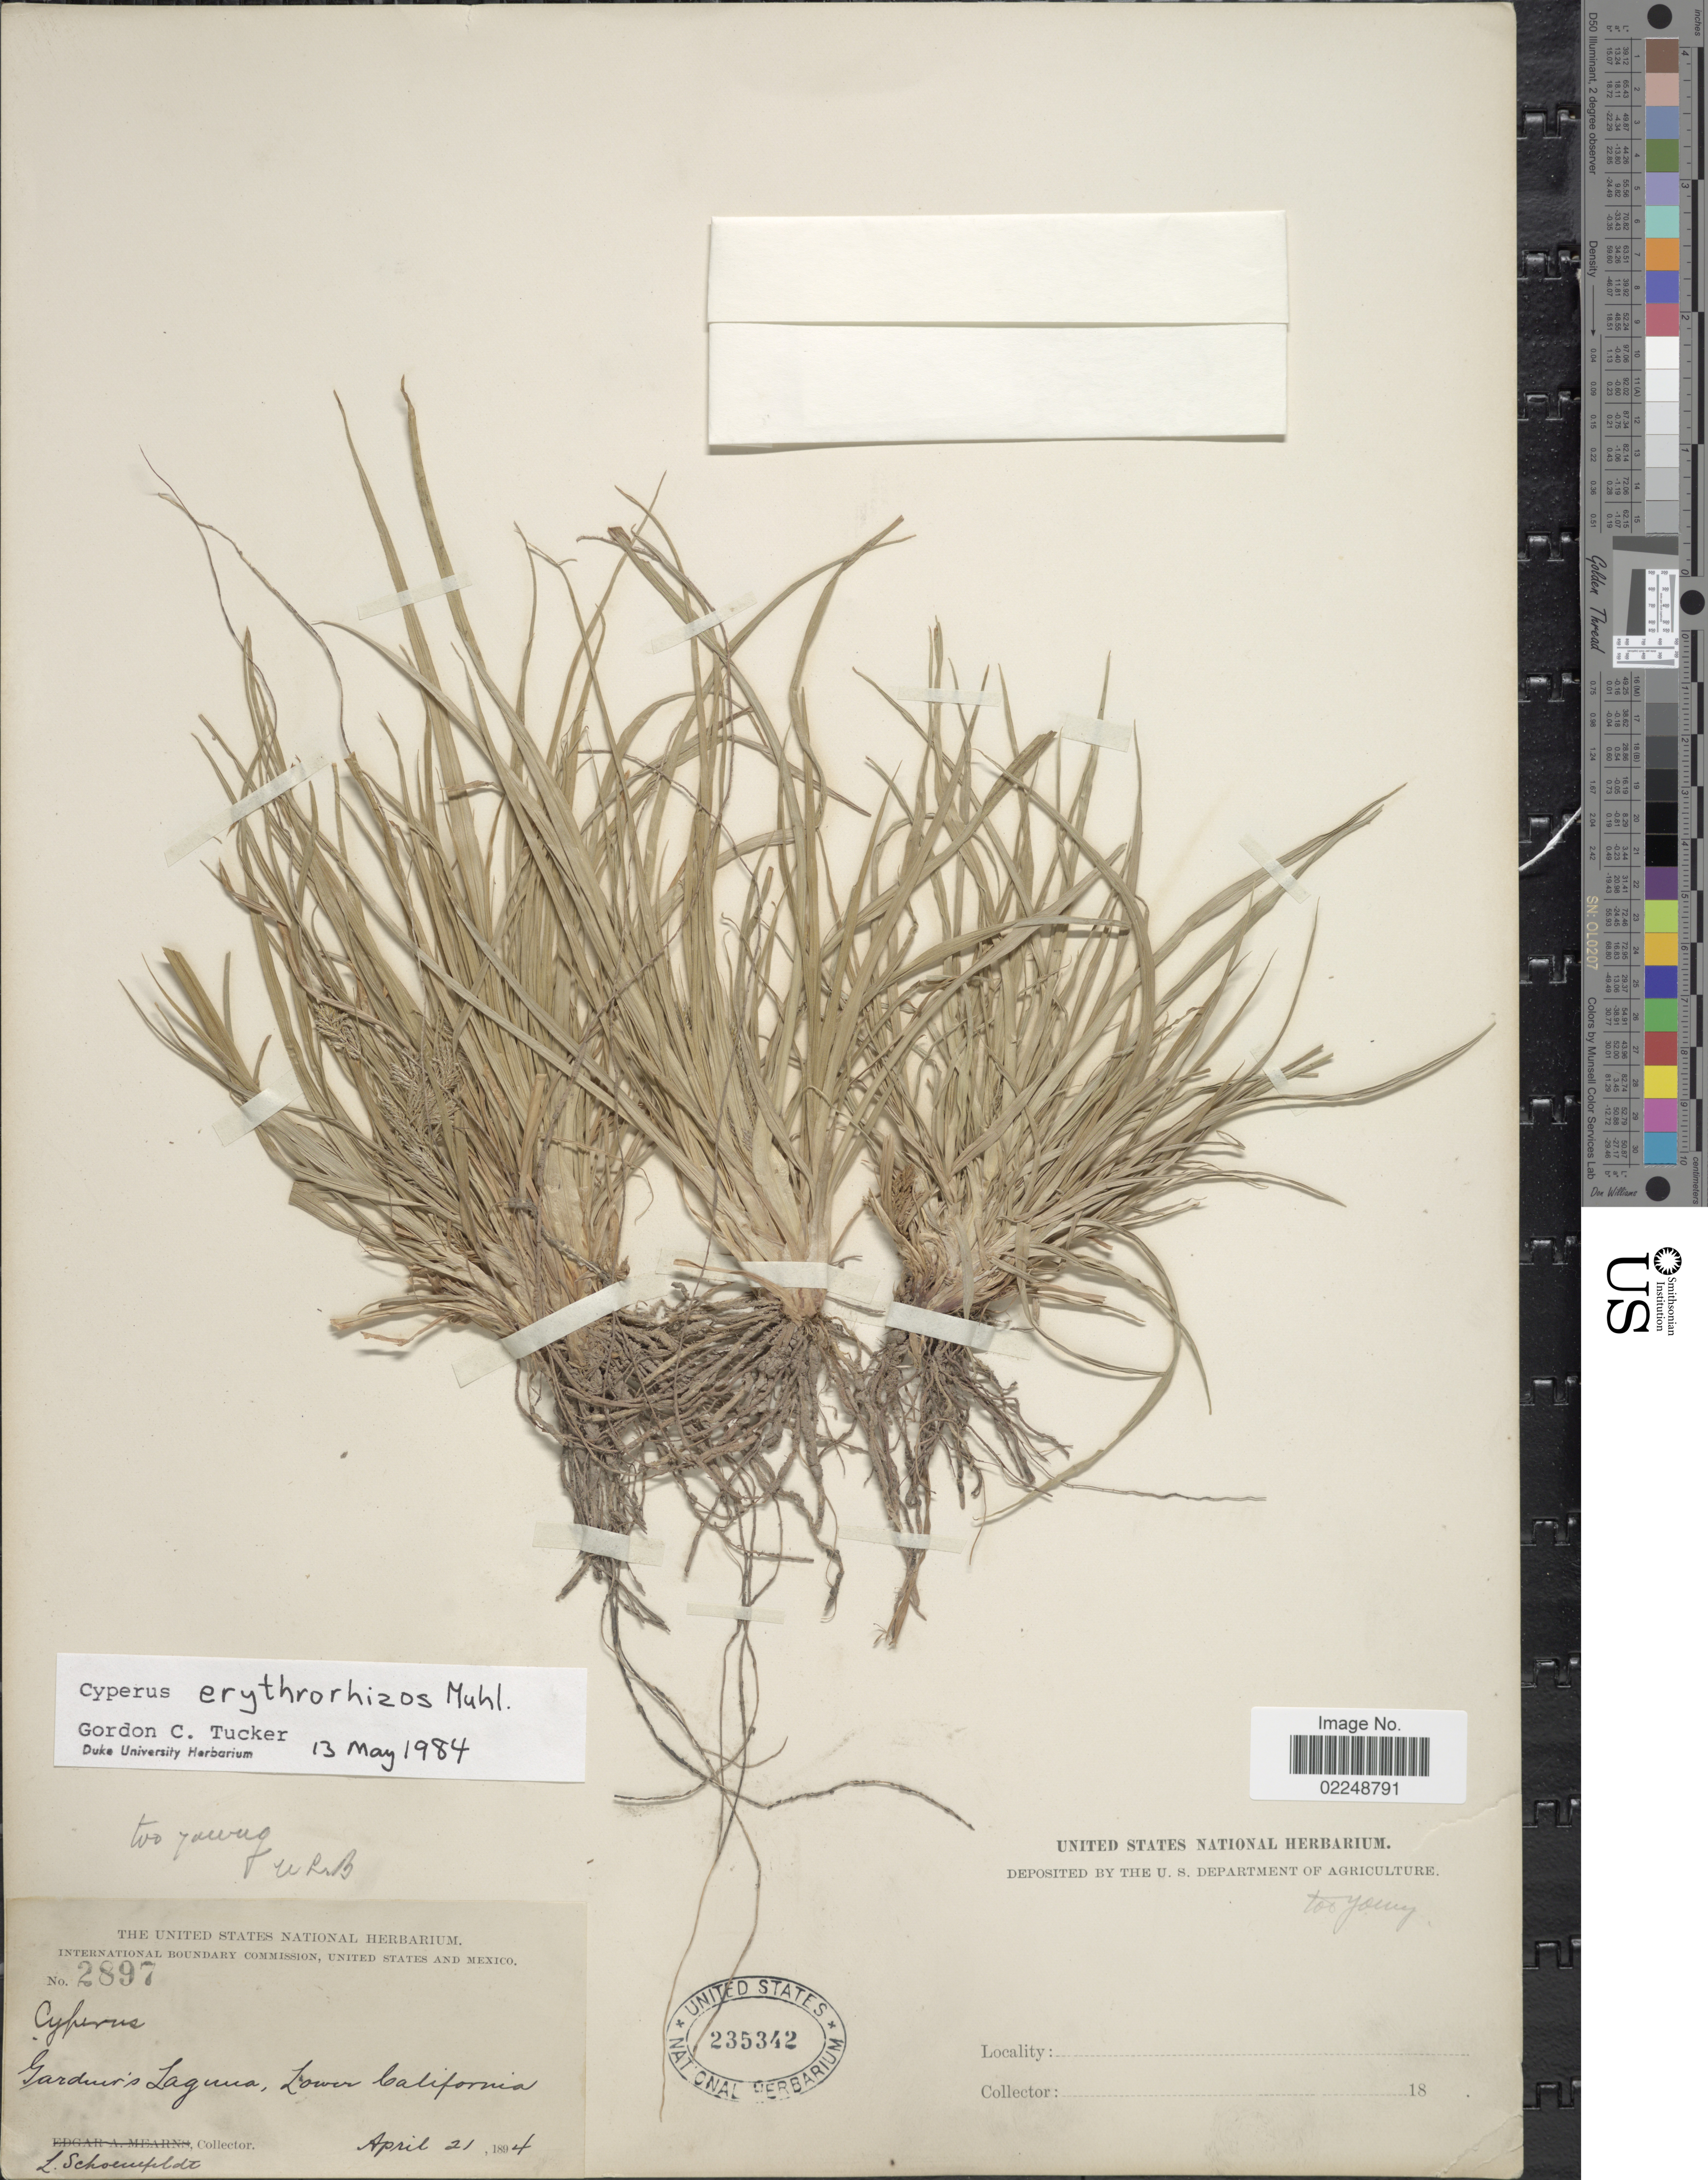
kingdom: Plantae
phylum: Tracheophyta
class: Liliopsida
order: Poales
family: Cyperaceae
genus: Cyperus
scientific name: Cyperus erythrorhizos Muhl.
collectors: L. Schoenefeldt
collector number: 2897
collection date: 1894-04-21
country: Mexico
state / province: Baja California Norte / Baja California Sur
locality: Gardur's Laguna, Lower California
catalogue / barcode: US 235342